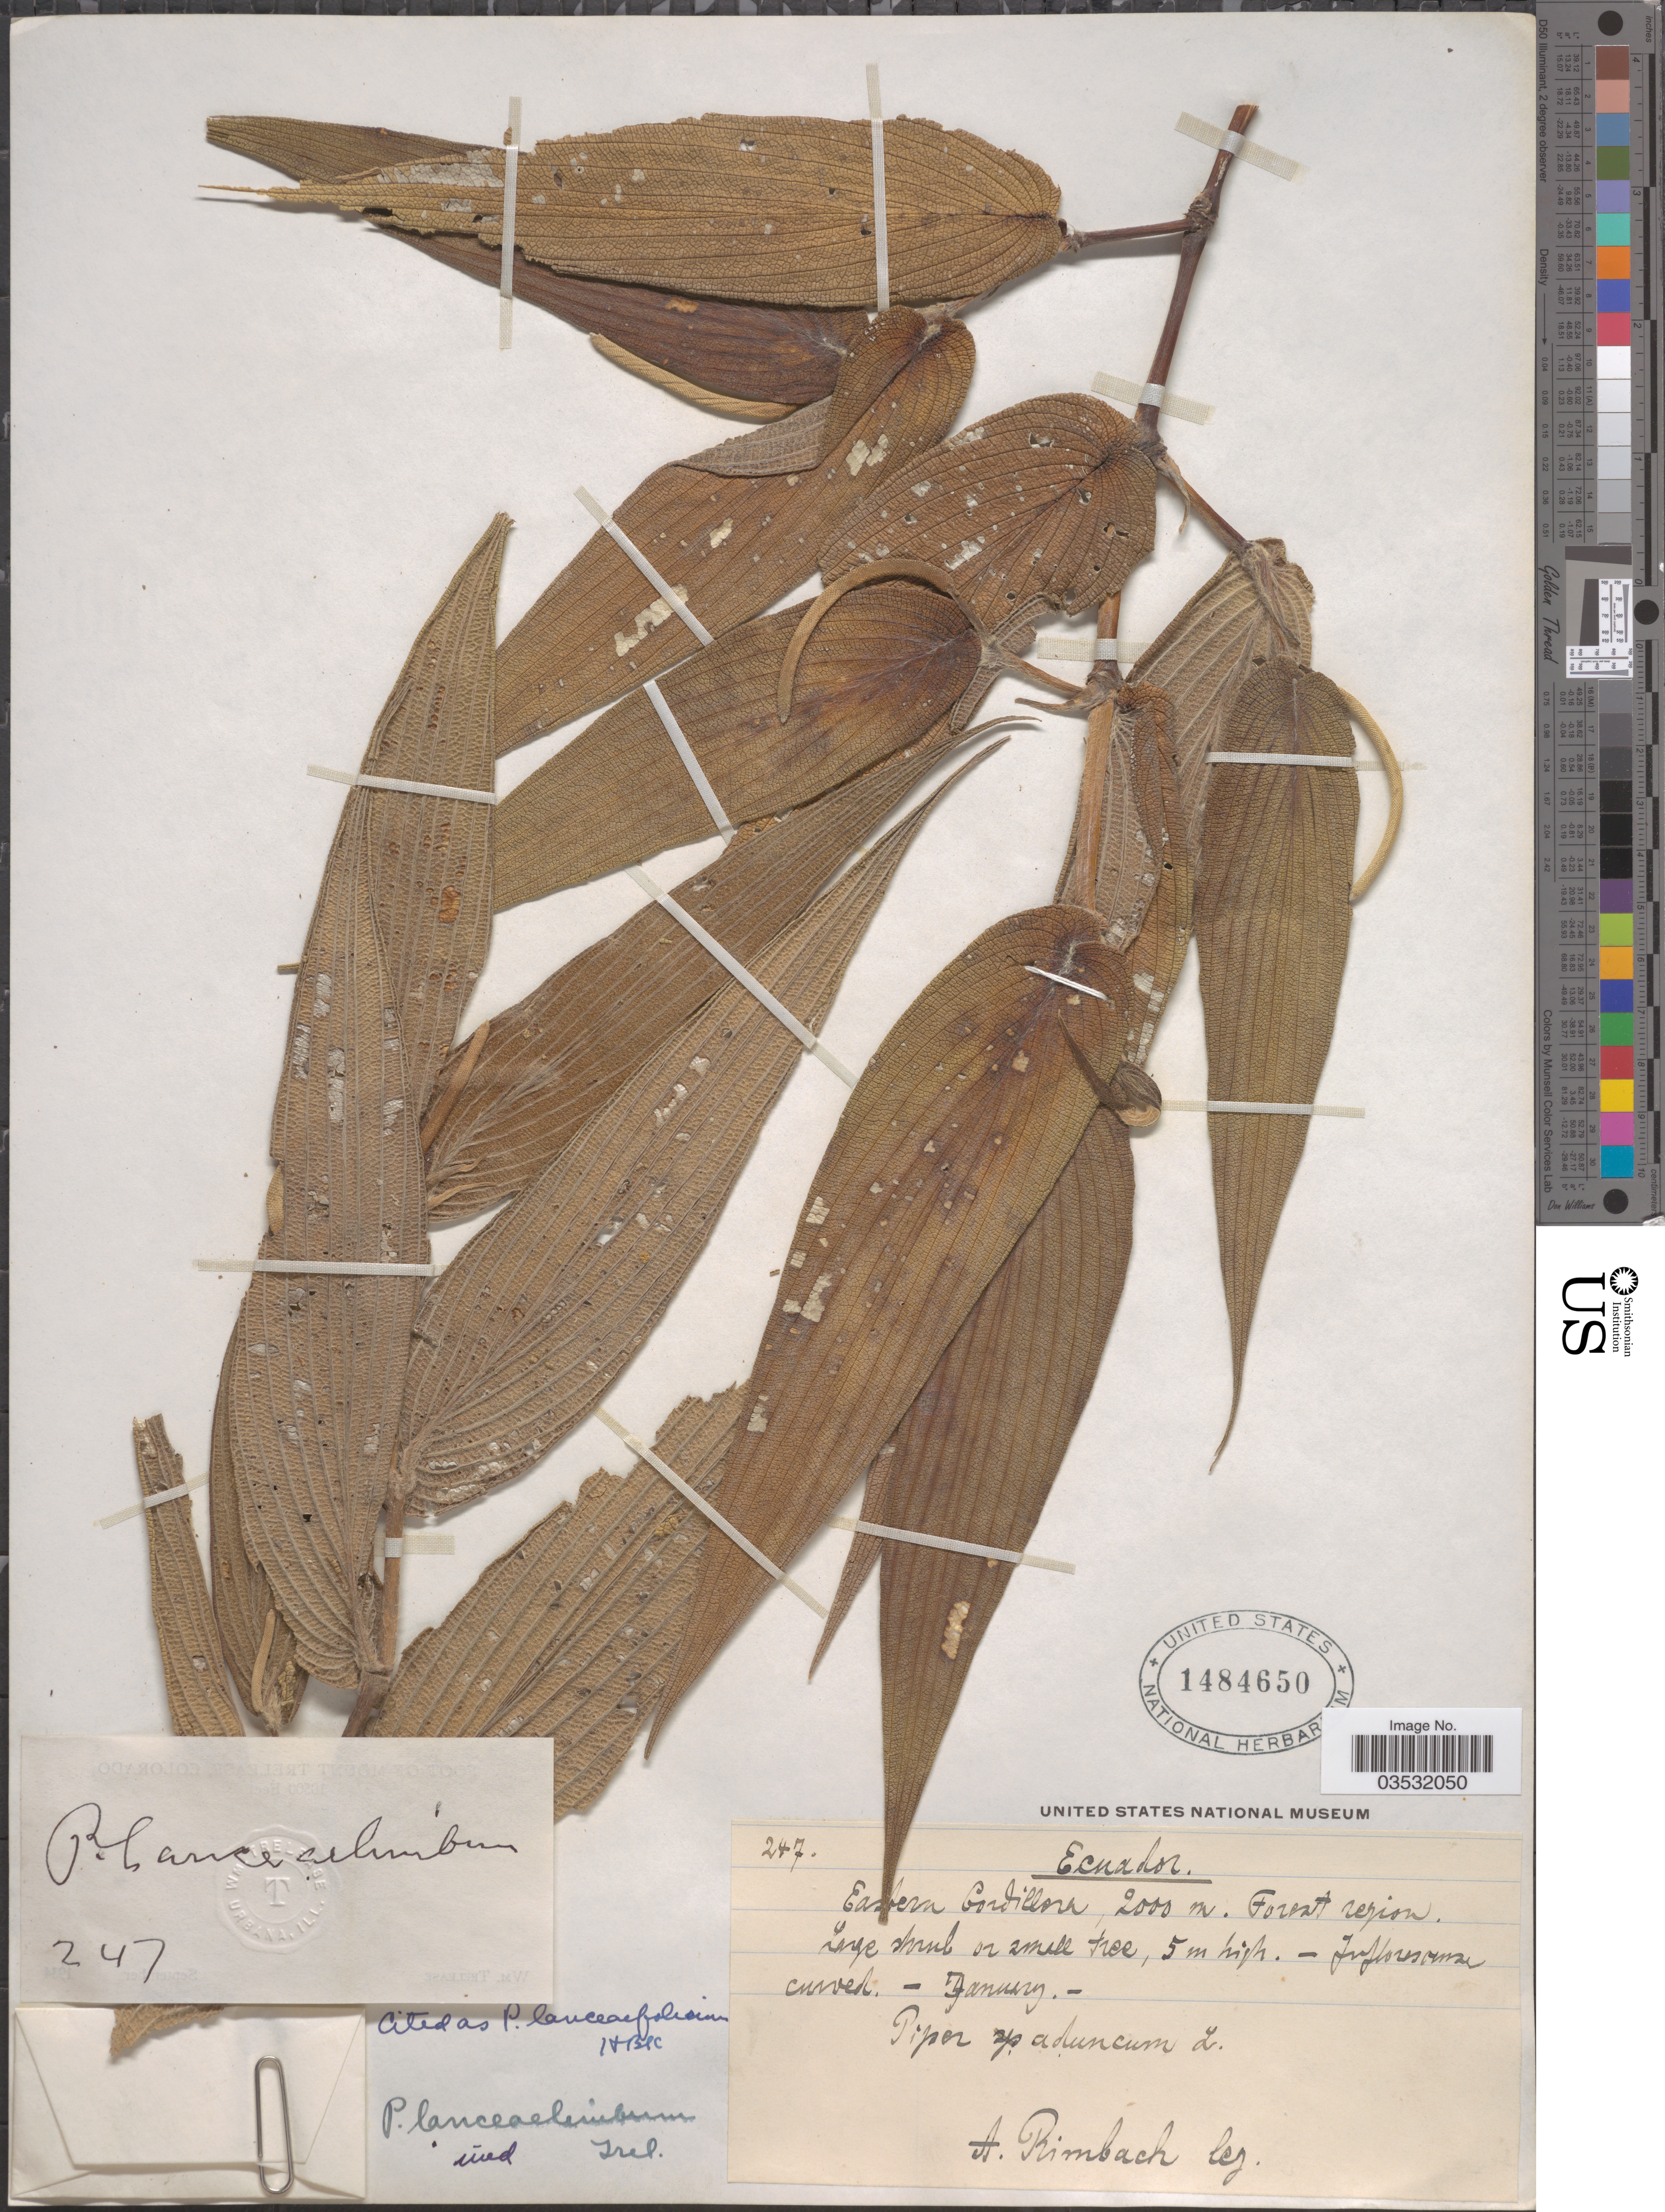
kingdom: Plantae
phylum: Tracheophyta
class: Magnoliopsida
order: Piperales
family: Piperaceae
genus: Piper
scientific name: Piper lanceifolium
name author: Kunth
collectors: A. Rimbach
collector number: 247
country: Ecuador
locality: Eastern Cordillera. Forest region.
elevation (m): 2000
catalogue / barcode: US 1484650